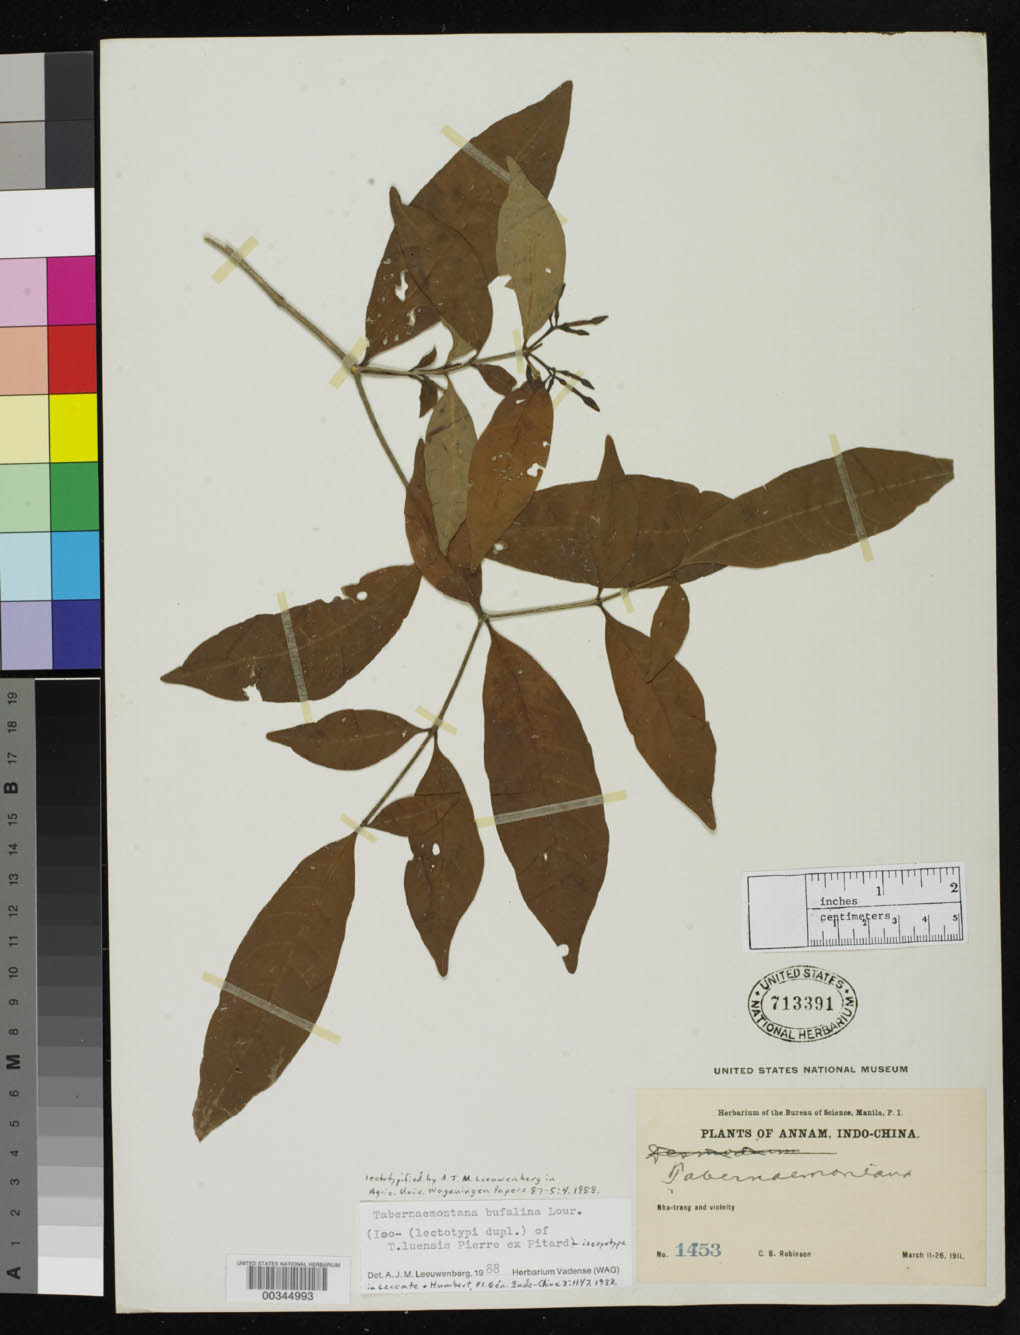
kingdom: Plantae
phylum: Tracheophyta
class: Magnoliopsida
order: Gentianales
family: Apocynaceae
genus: Tabernaemontana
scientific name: Tabernaemontana luensis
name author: Pierre ex Pit. in & Humbert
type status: Isoneotype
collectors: C. Robinson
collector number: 1453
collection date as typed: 11 Mar 1911 to 26 Mar 1911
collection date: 1911-03-11/1911-03-26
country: Vietnam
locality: Nha-trang and vicinity.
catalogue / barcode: US 713391